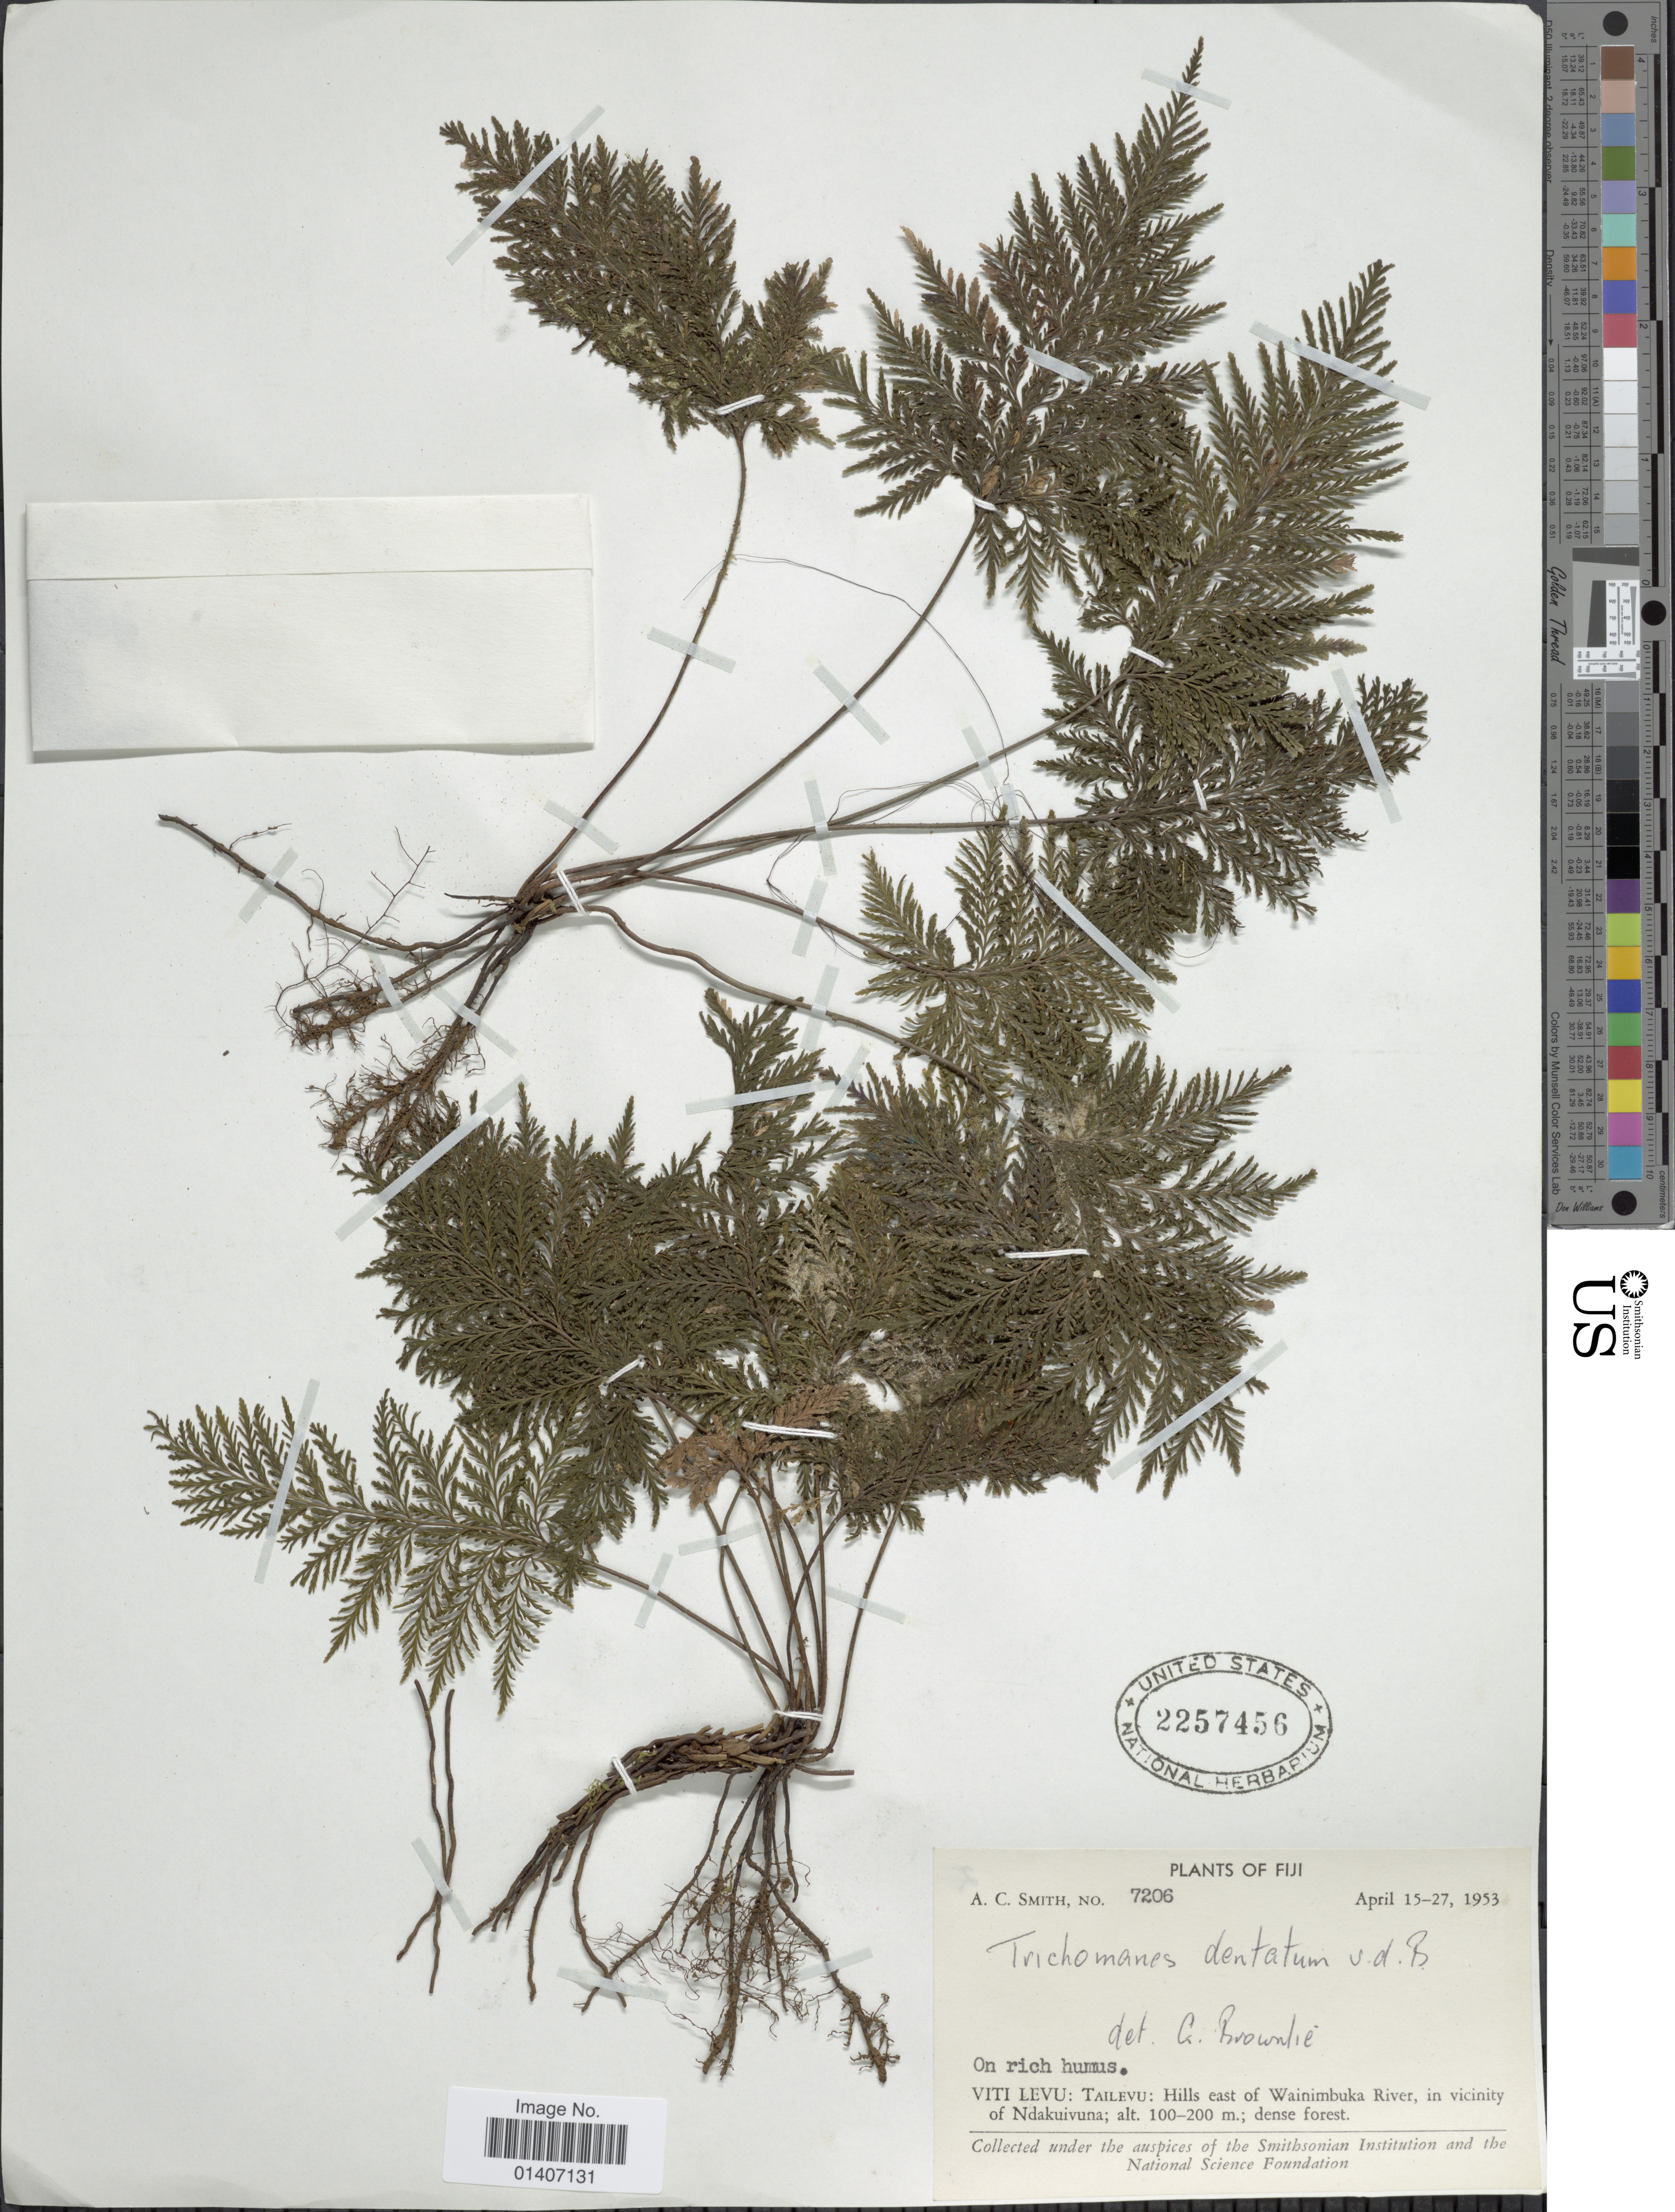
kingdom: Plantae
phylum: Tracheophyta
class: Polypodiopsida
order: Hymenophyllales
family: Hymenophyllaceae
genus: Abrodictyum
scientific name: Abrodictyum dentatum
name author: (Bosch) Ebihara & K. Iwats.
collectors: A. C. Smith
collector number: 7206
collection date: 1953-04-15/1953-04-27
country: Fiji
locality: Viti Levu: Tailevu: Hills east of Wainimbuka River, in vicinity of Ndakuivuna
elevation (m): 100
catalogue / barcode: US 2257456